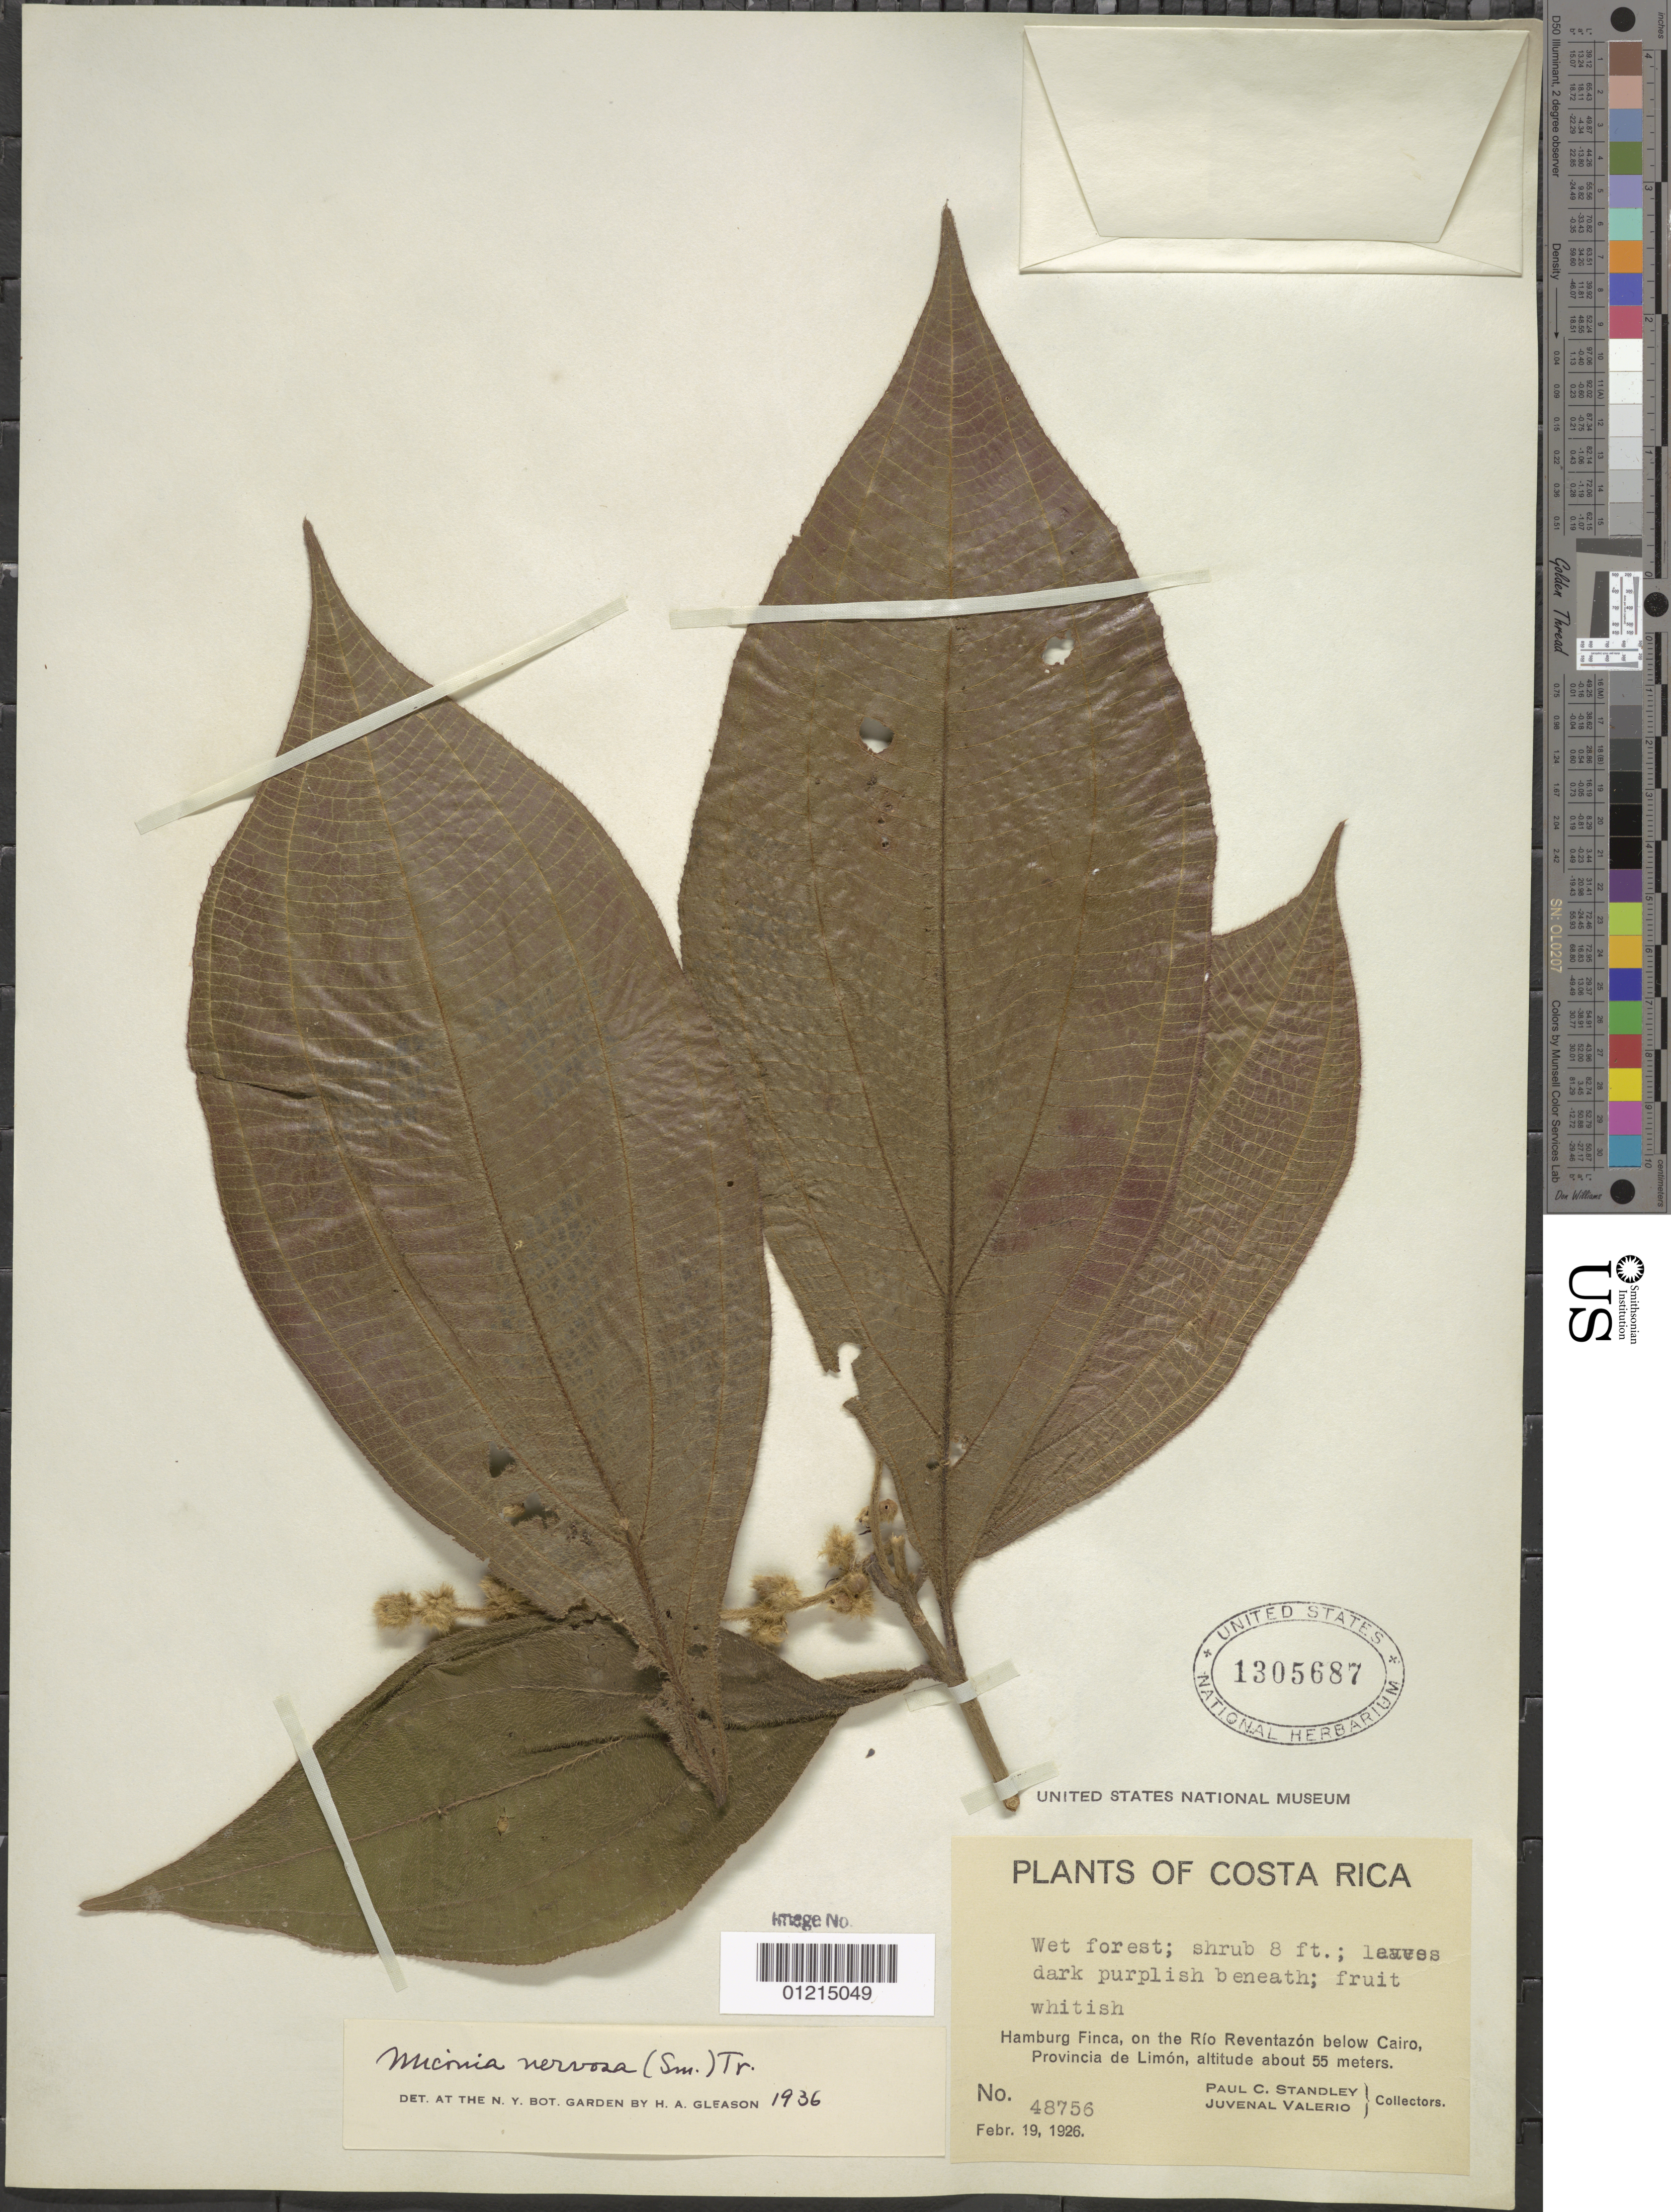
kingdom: Plantae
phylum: Tracheophyta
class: Magnoliopsida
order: Myrtales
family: Melastomataceae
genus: Miconia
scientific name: Miconia nervosa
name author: (Sm.) Triana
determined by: Gleason, H. A.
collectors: P. C. Standley & J. Valerio R.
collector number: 48756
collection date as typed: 19 Feb 1926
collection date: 1926-02-19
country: Costa Rica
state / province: Limón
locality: Hamburg Finca, on Rio Reventazon below Cairo.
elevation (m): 55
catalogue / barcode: US 1305687